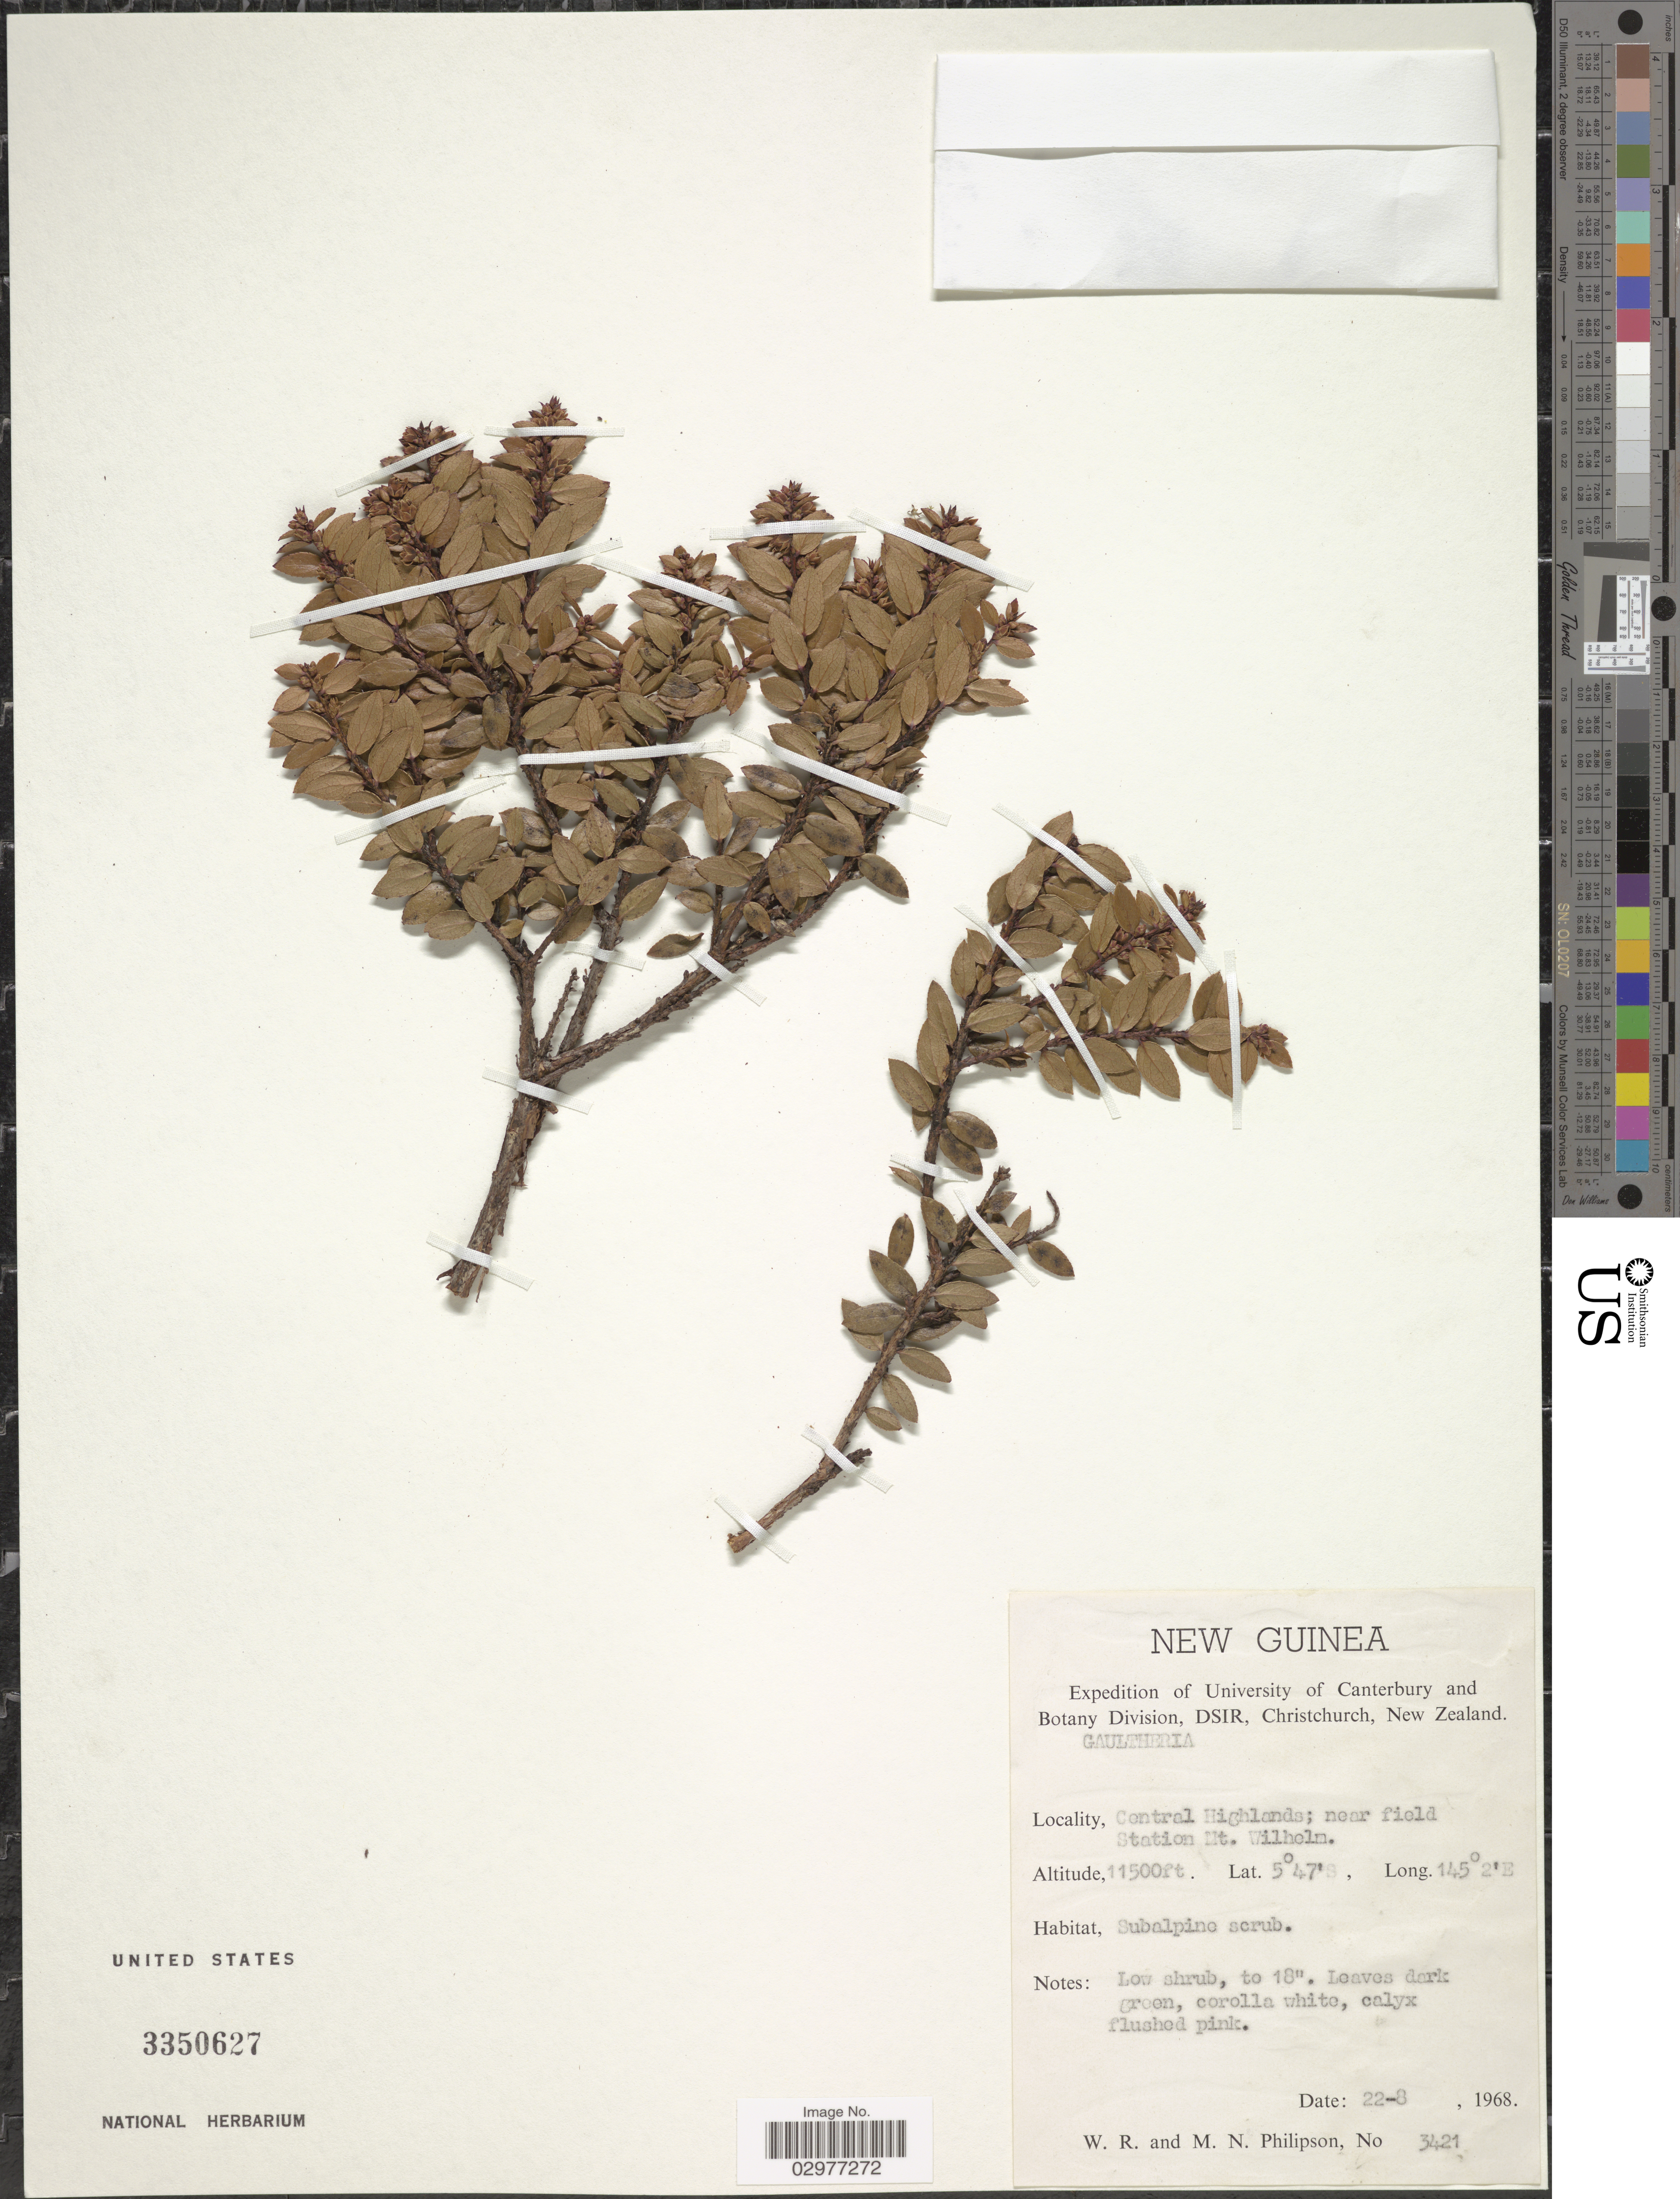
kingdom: Plantae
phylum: Tracheophyta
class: Magnoliopsida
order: Ericales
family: Ericaceae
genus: Gaultheria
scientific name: Gaultheria sp.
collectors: W. R. Philipson & M. Philipson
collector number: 3421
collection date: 1968-08-22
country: Papua New Guinea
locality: New Guinea. Central Highlands; near field Station Mt. Wilhelm.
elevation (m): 3505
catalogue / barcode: US 3350627